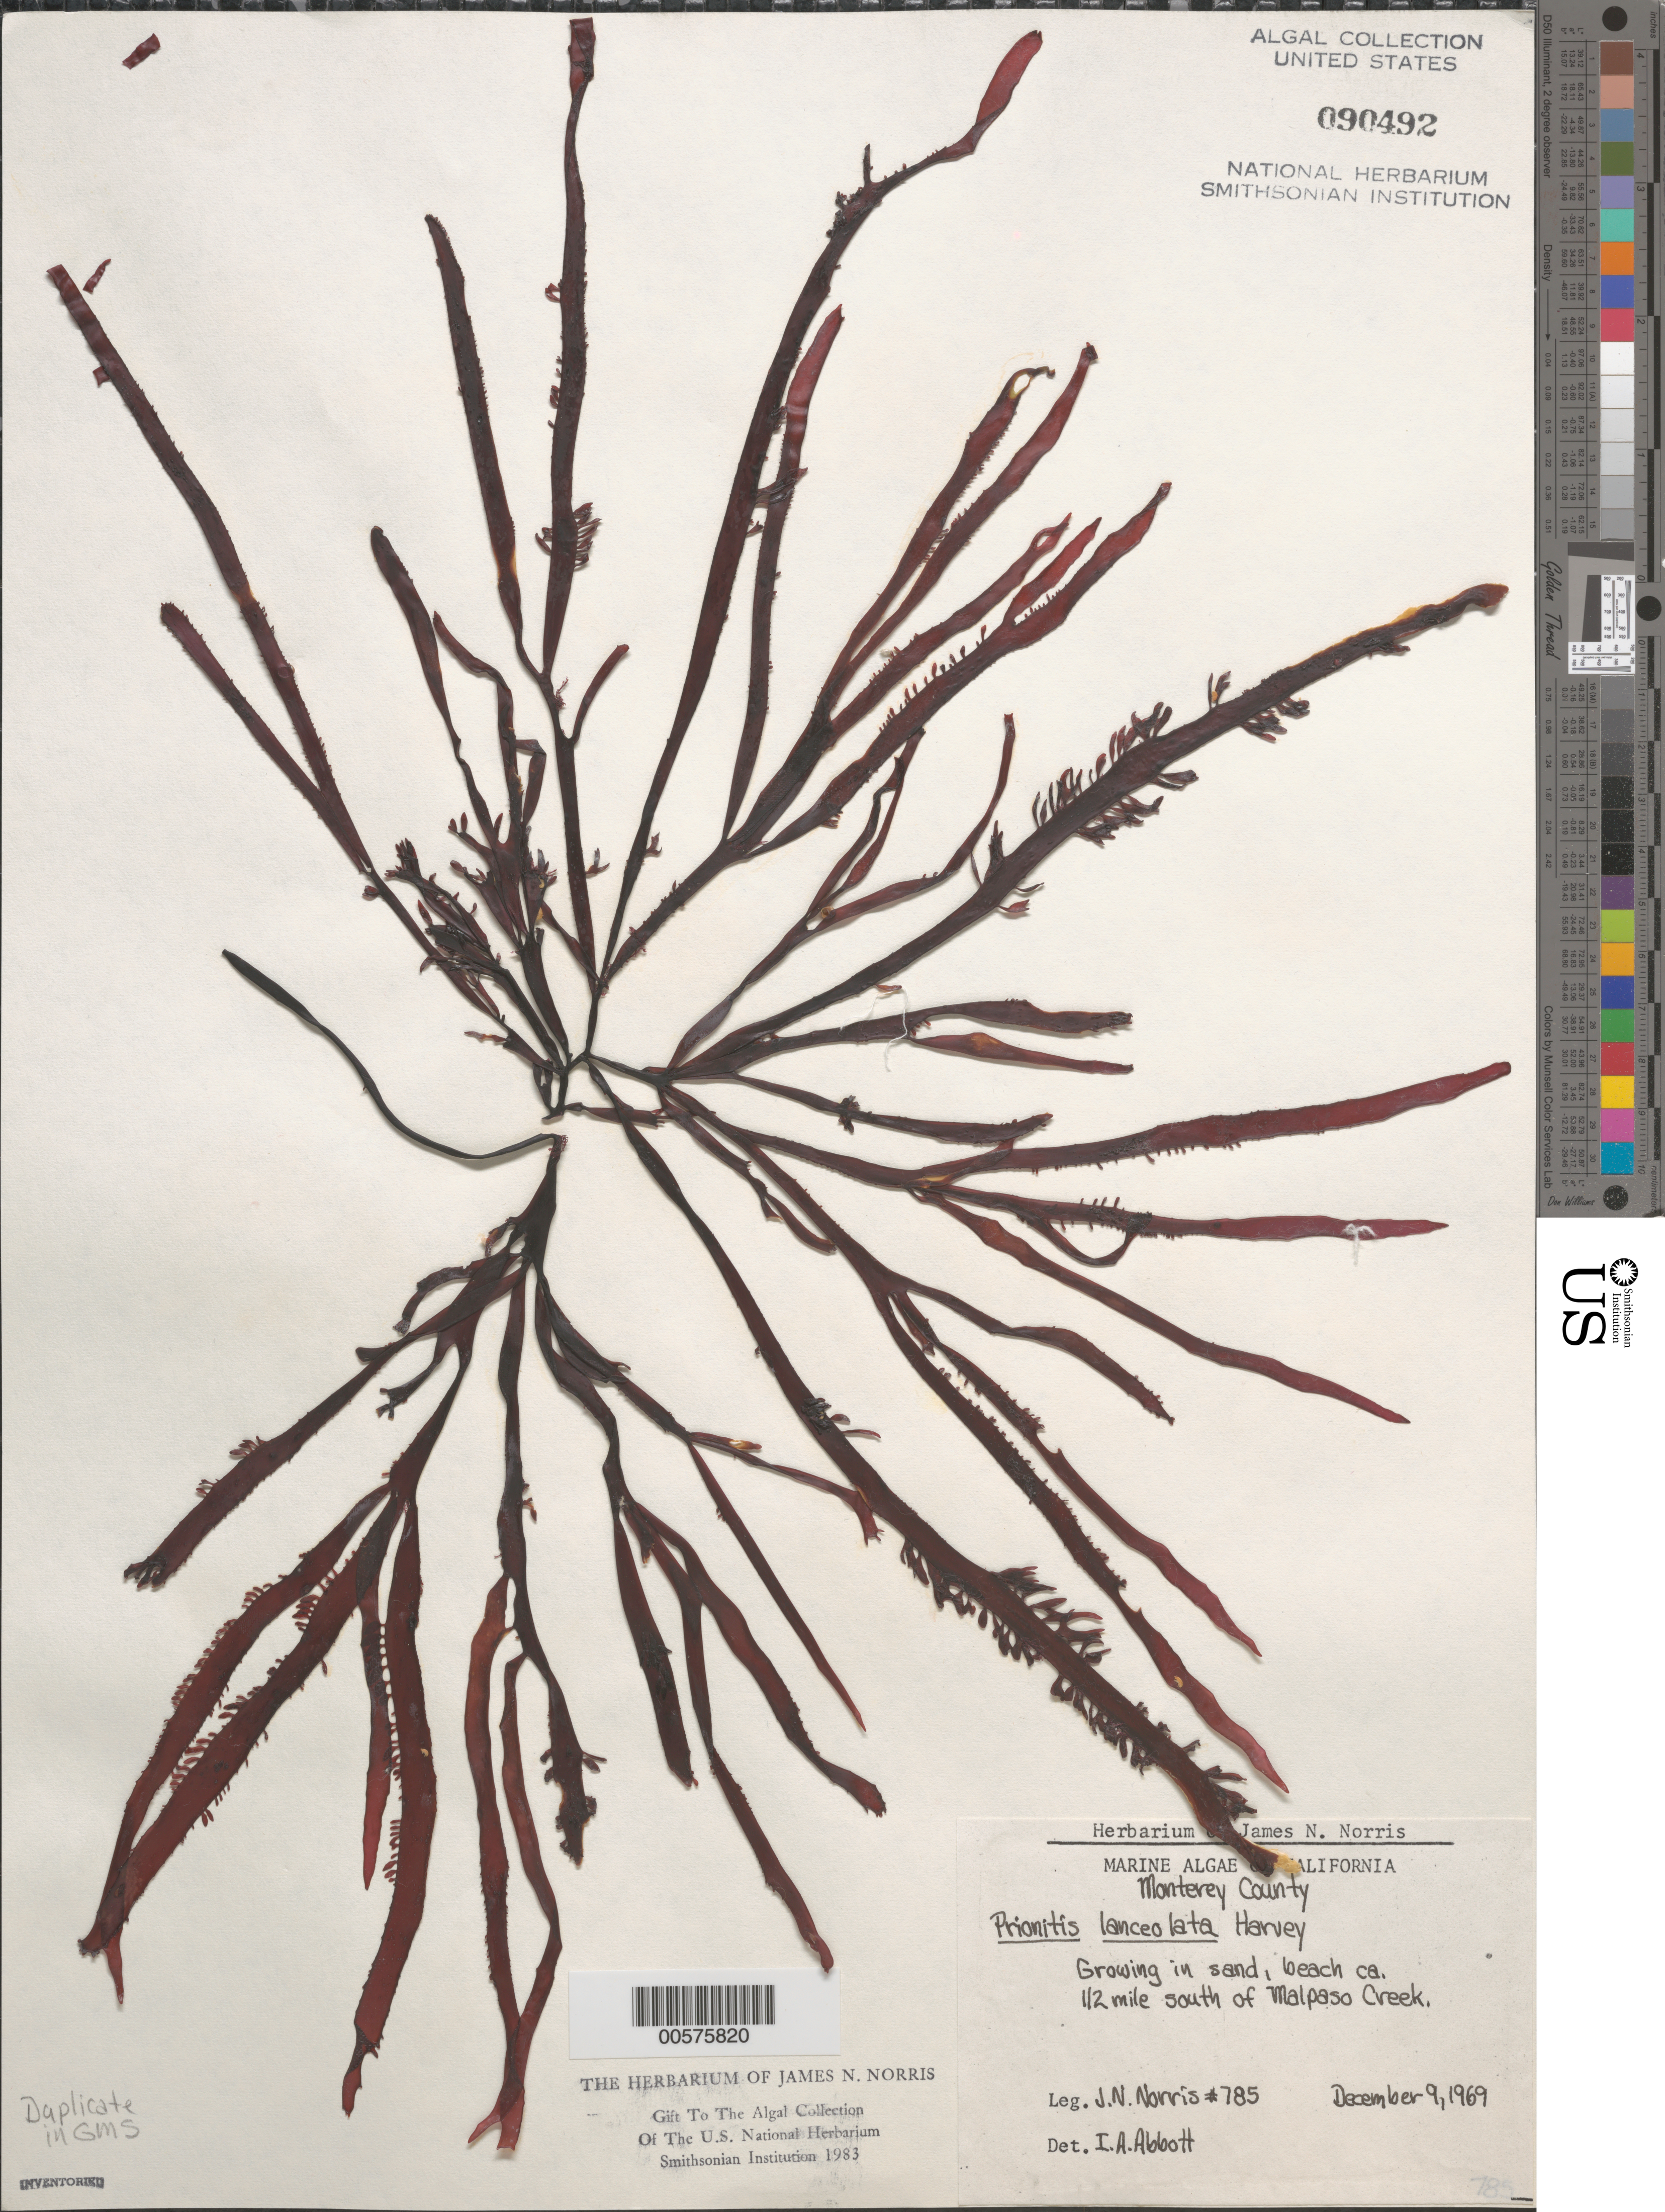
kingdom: Plantae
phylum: Rhodophyta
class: Florideophyceae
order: Cryptonemiales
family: Cryptonemiaceae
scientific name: Prionitis lanceolata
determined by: Abbott, Isabella A.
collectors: J. N. Norris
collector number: JN-785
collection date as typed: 09 Dec 1969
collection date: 1969-12-09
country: United States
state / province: California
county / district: Monterey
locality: Beach ca. 0.5 mile south of Malpaso Creek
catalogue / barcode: US 90492